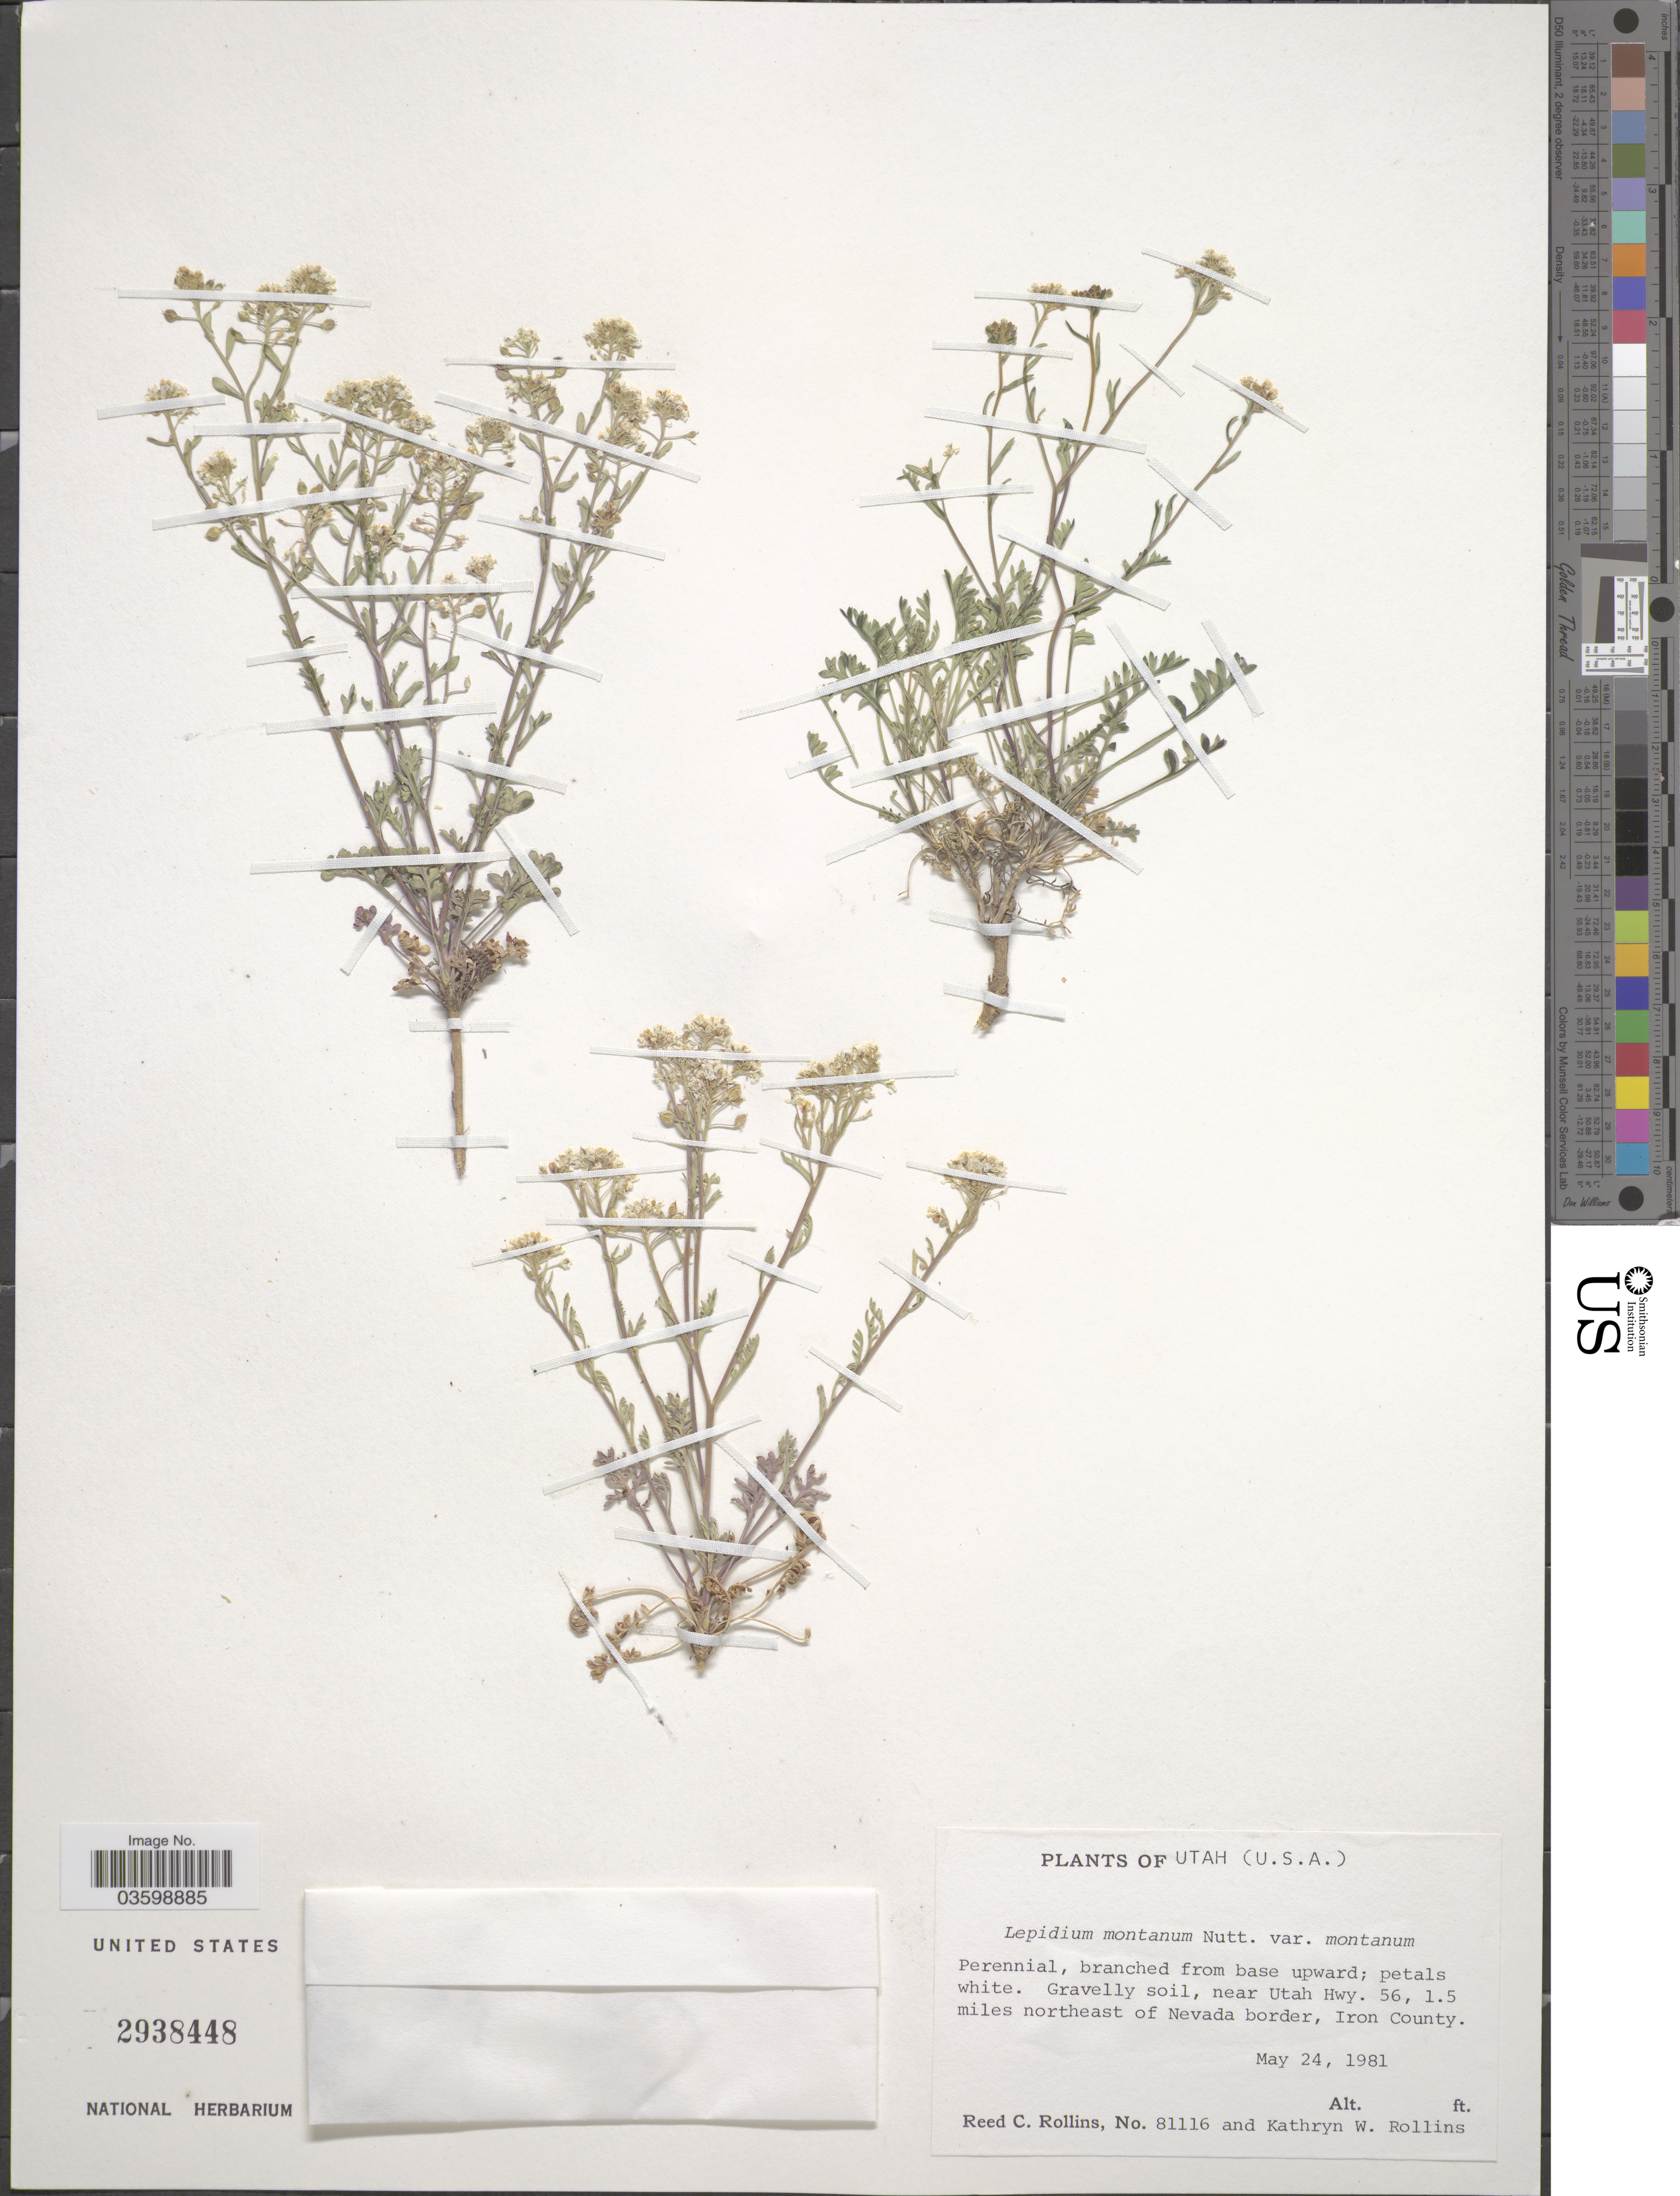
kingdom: Plantae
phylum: Tracheophyta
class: Magnoliopsida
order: Brassicales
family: Brassicaceae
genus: Lepidium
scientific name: Lepidium montanum var. montanum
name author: C.L. Hitchc.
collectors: R. C. Rollins & K. W. Rollins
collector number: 81116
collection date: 1981-05-24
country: United States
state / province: Utah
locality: Gravelly soil, near Utah Hwy. 56, 1.5 miles northeast of Nevada border, Iron County.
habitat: gravelly soil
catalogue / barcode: US 2938448